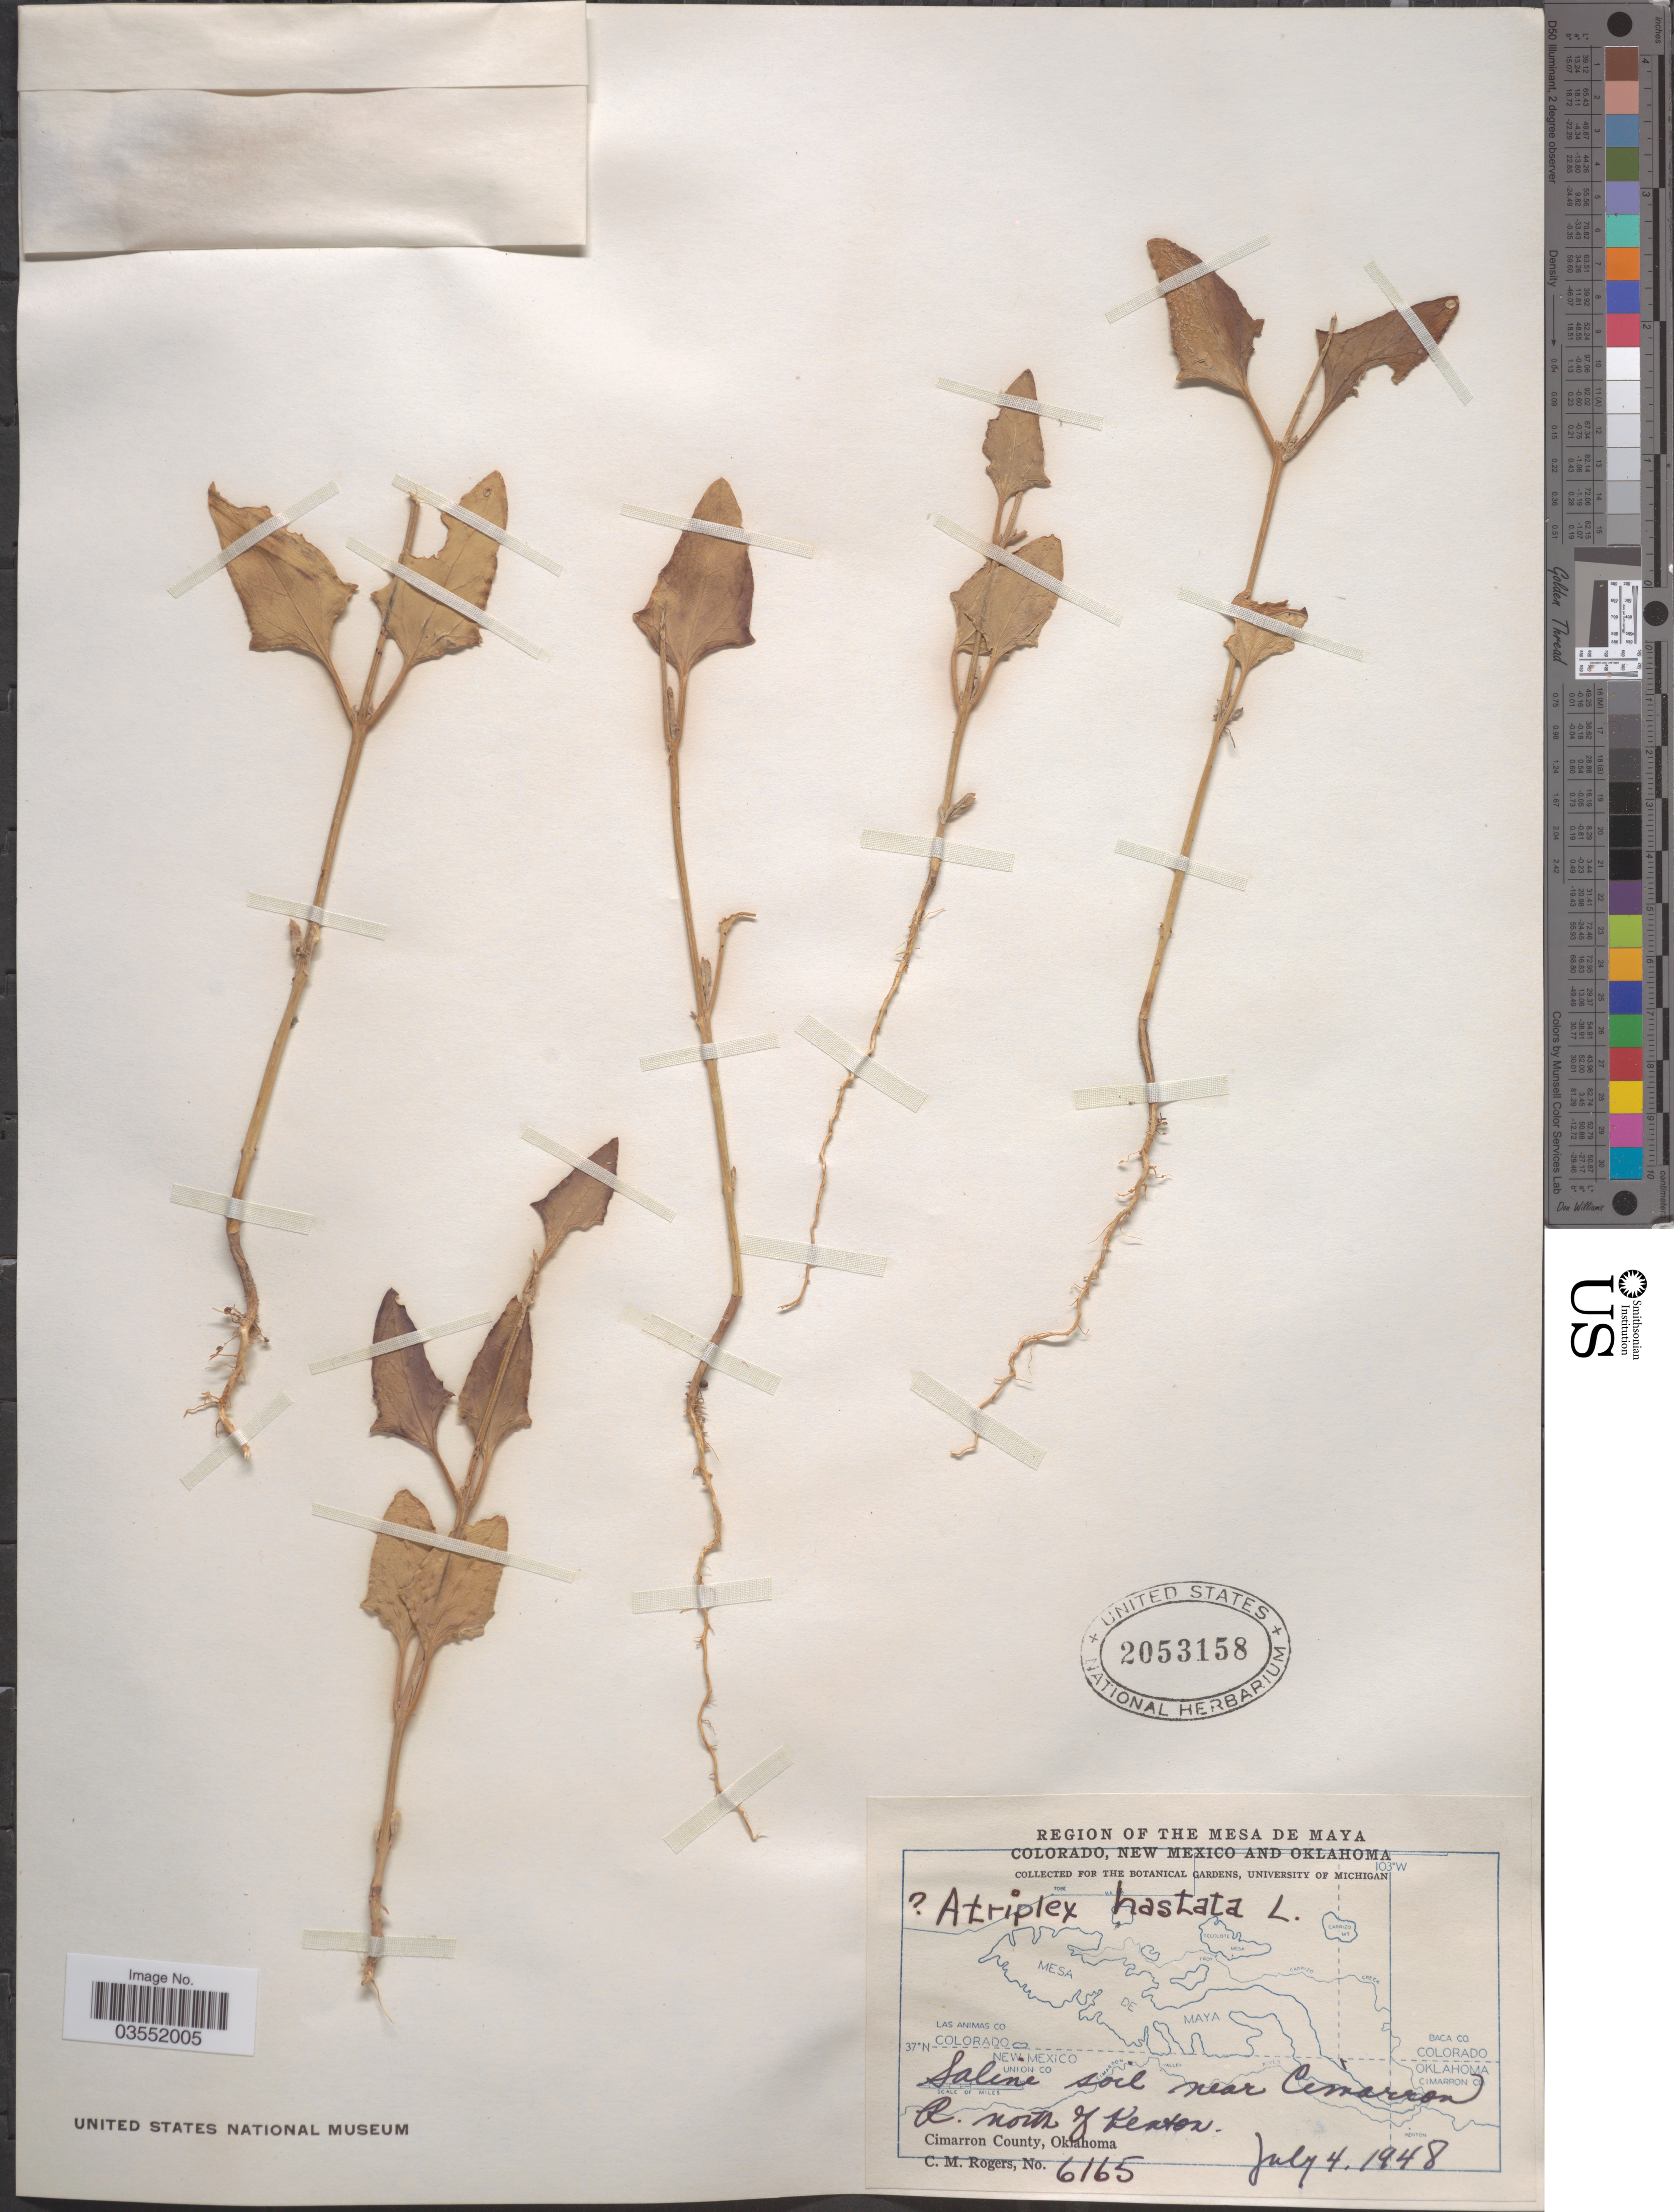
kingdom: Plantae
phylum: Tracheophyta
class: Magnoliopsida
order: Caryophyllales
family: Amaranthaceae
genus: Atriplex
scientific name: Atriplex hastata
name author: L.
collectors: C. M. Rogers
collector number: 6165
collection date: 1948-07-04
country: United States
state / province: Oklahoma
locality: Region of the Mesa the Maya. Saline soil near Cimarron R, north of Keaton. Cimarron County.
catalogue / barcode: US 2053158